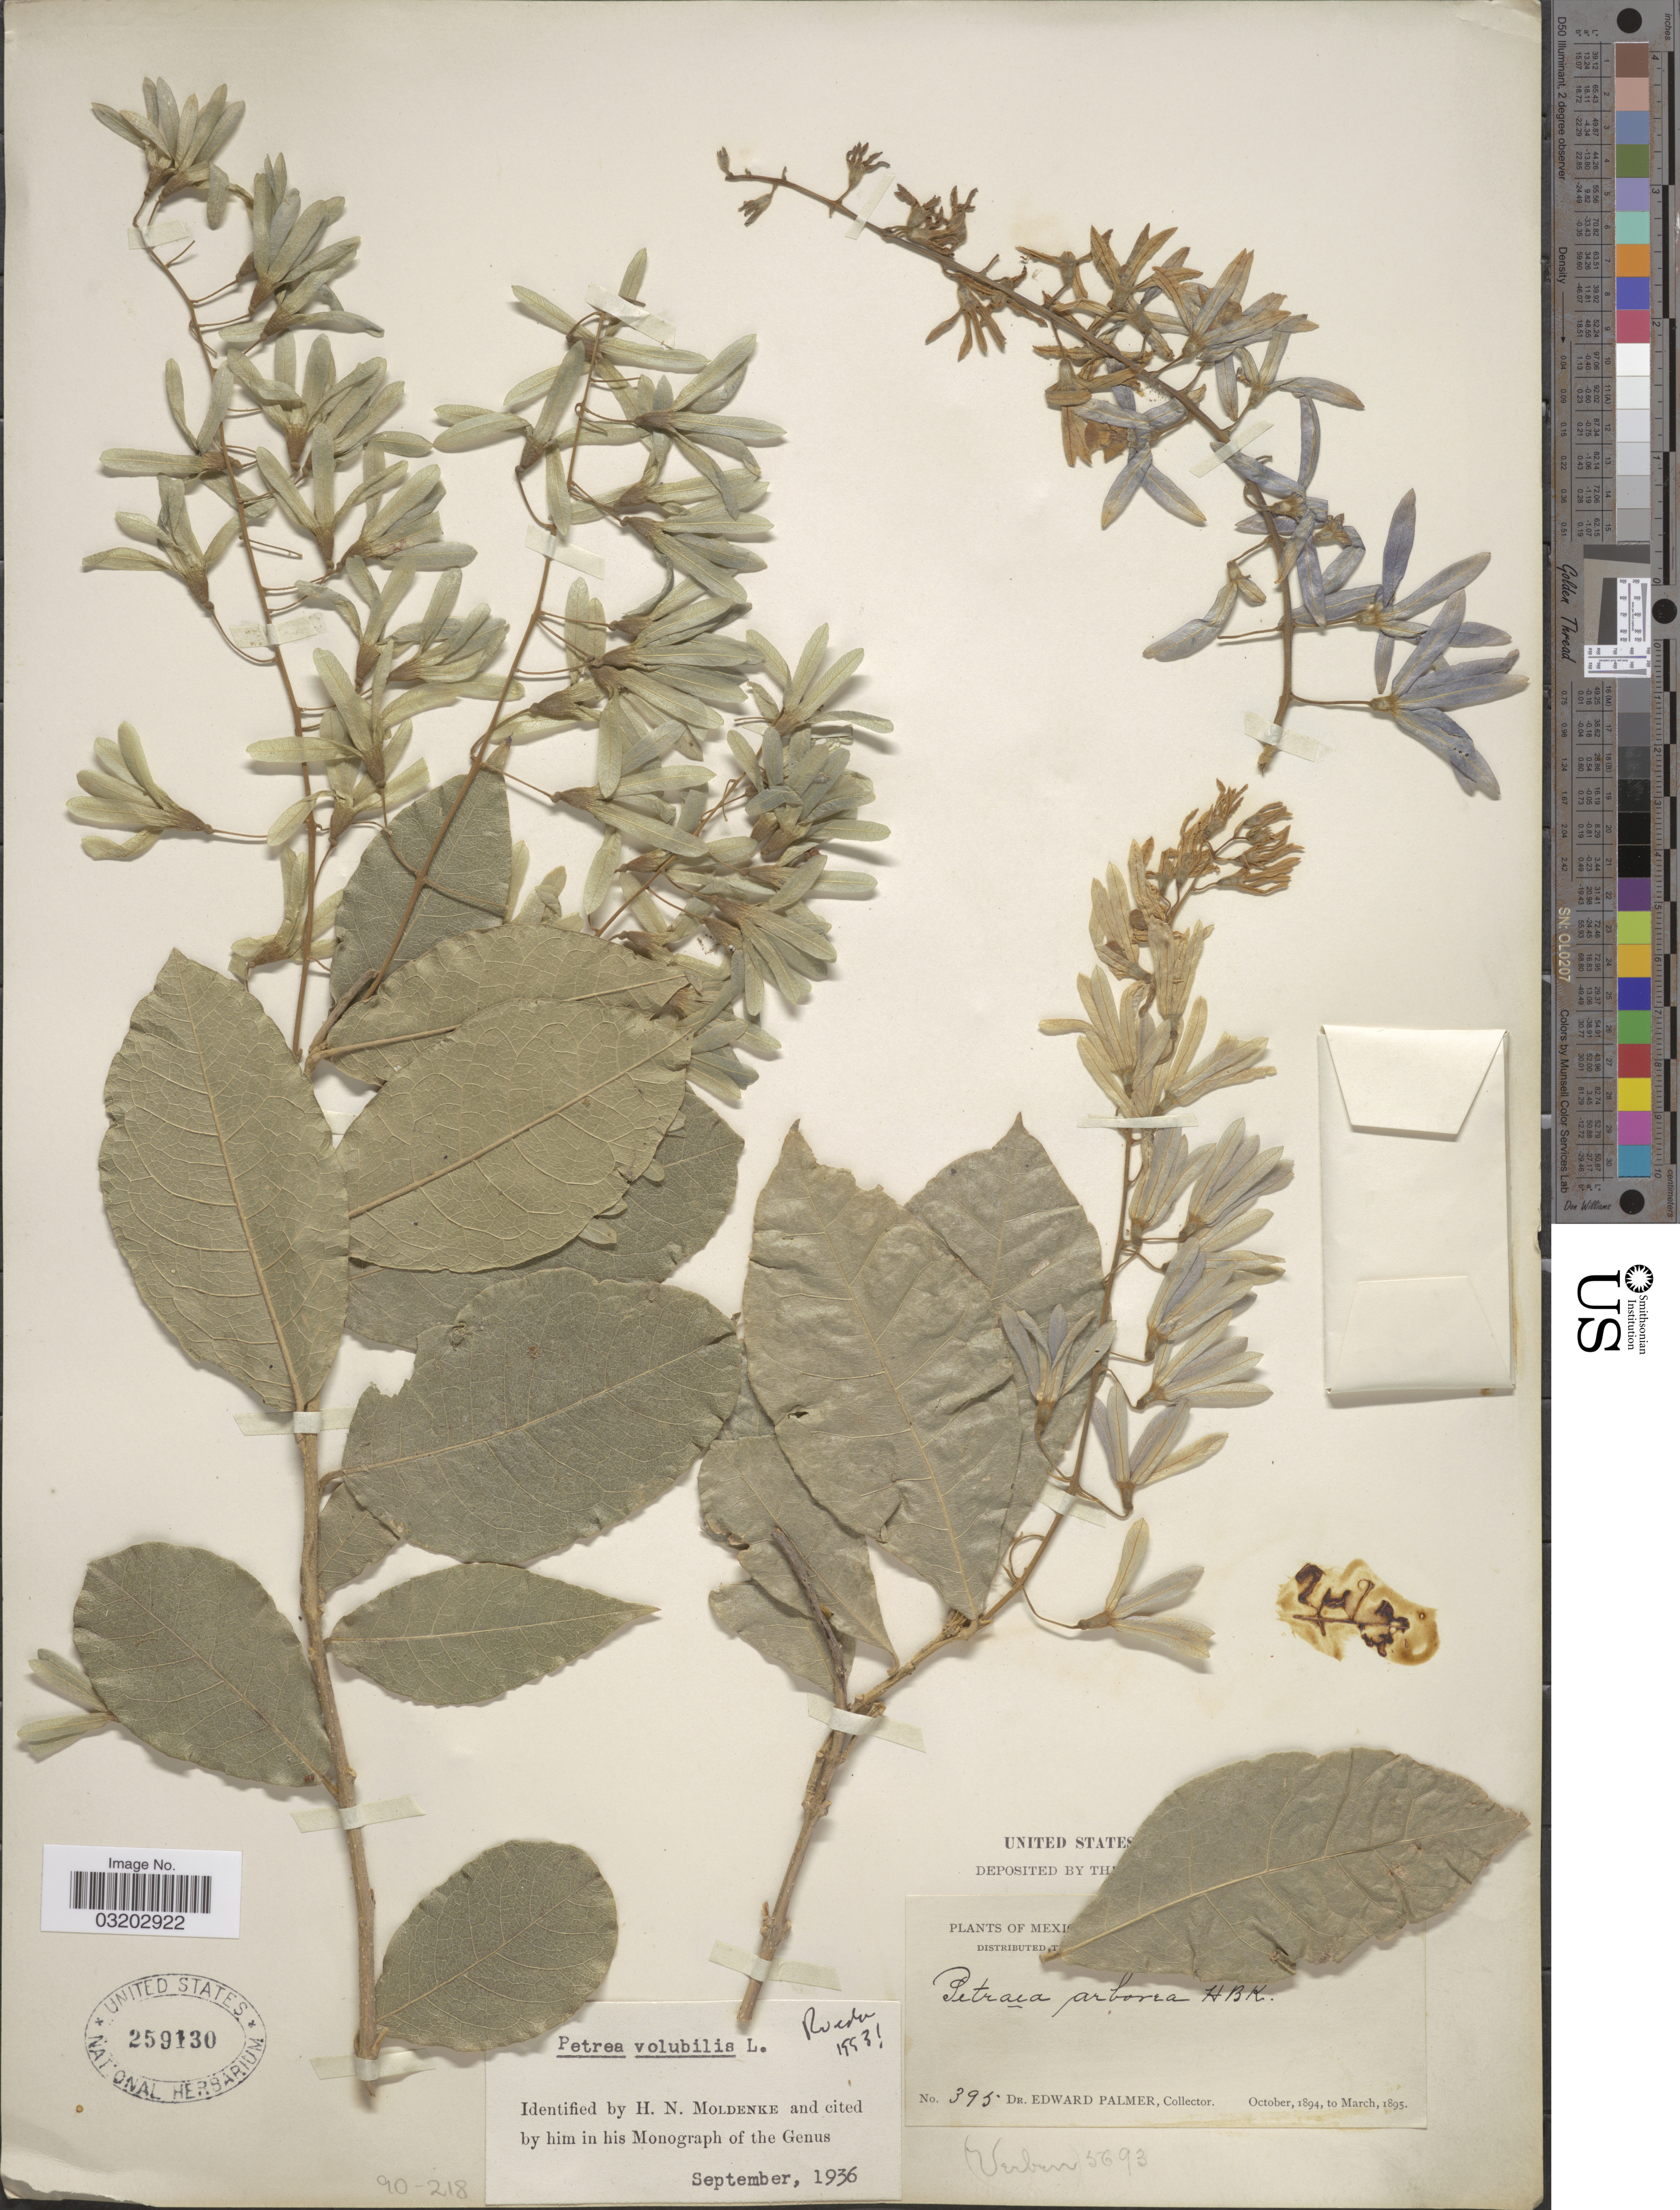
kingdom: Plantae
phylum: Tracheophyta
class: Magnoliopsida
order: Lamiales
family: Verbenaceae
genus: Petrea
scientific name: Petrea volubilis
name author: L.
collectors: E. Palmer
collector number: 395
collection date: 1894-10/1895-03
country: Mexico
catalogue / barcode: US 259130